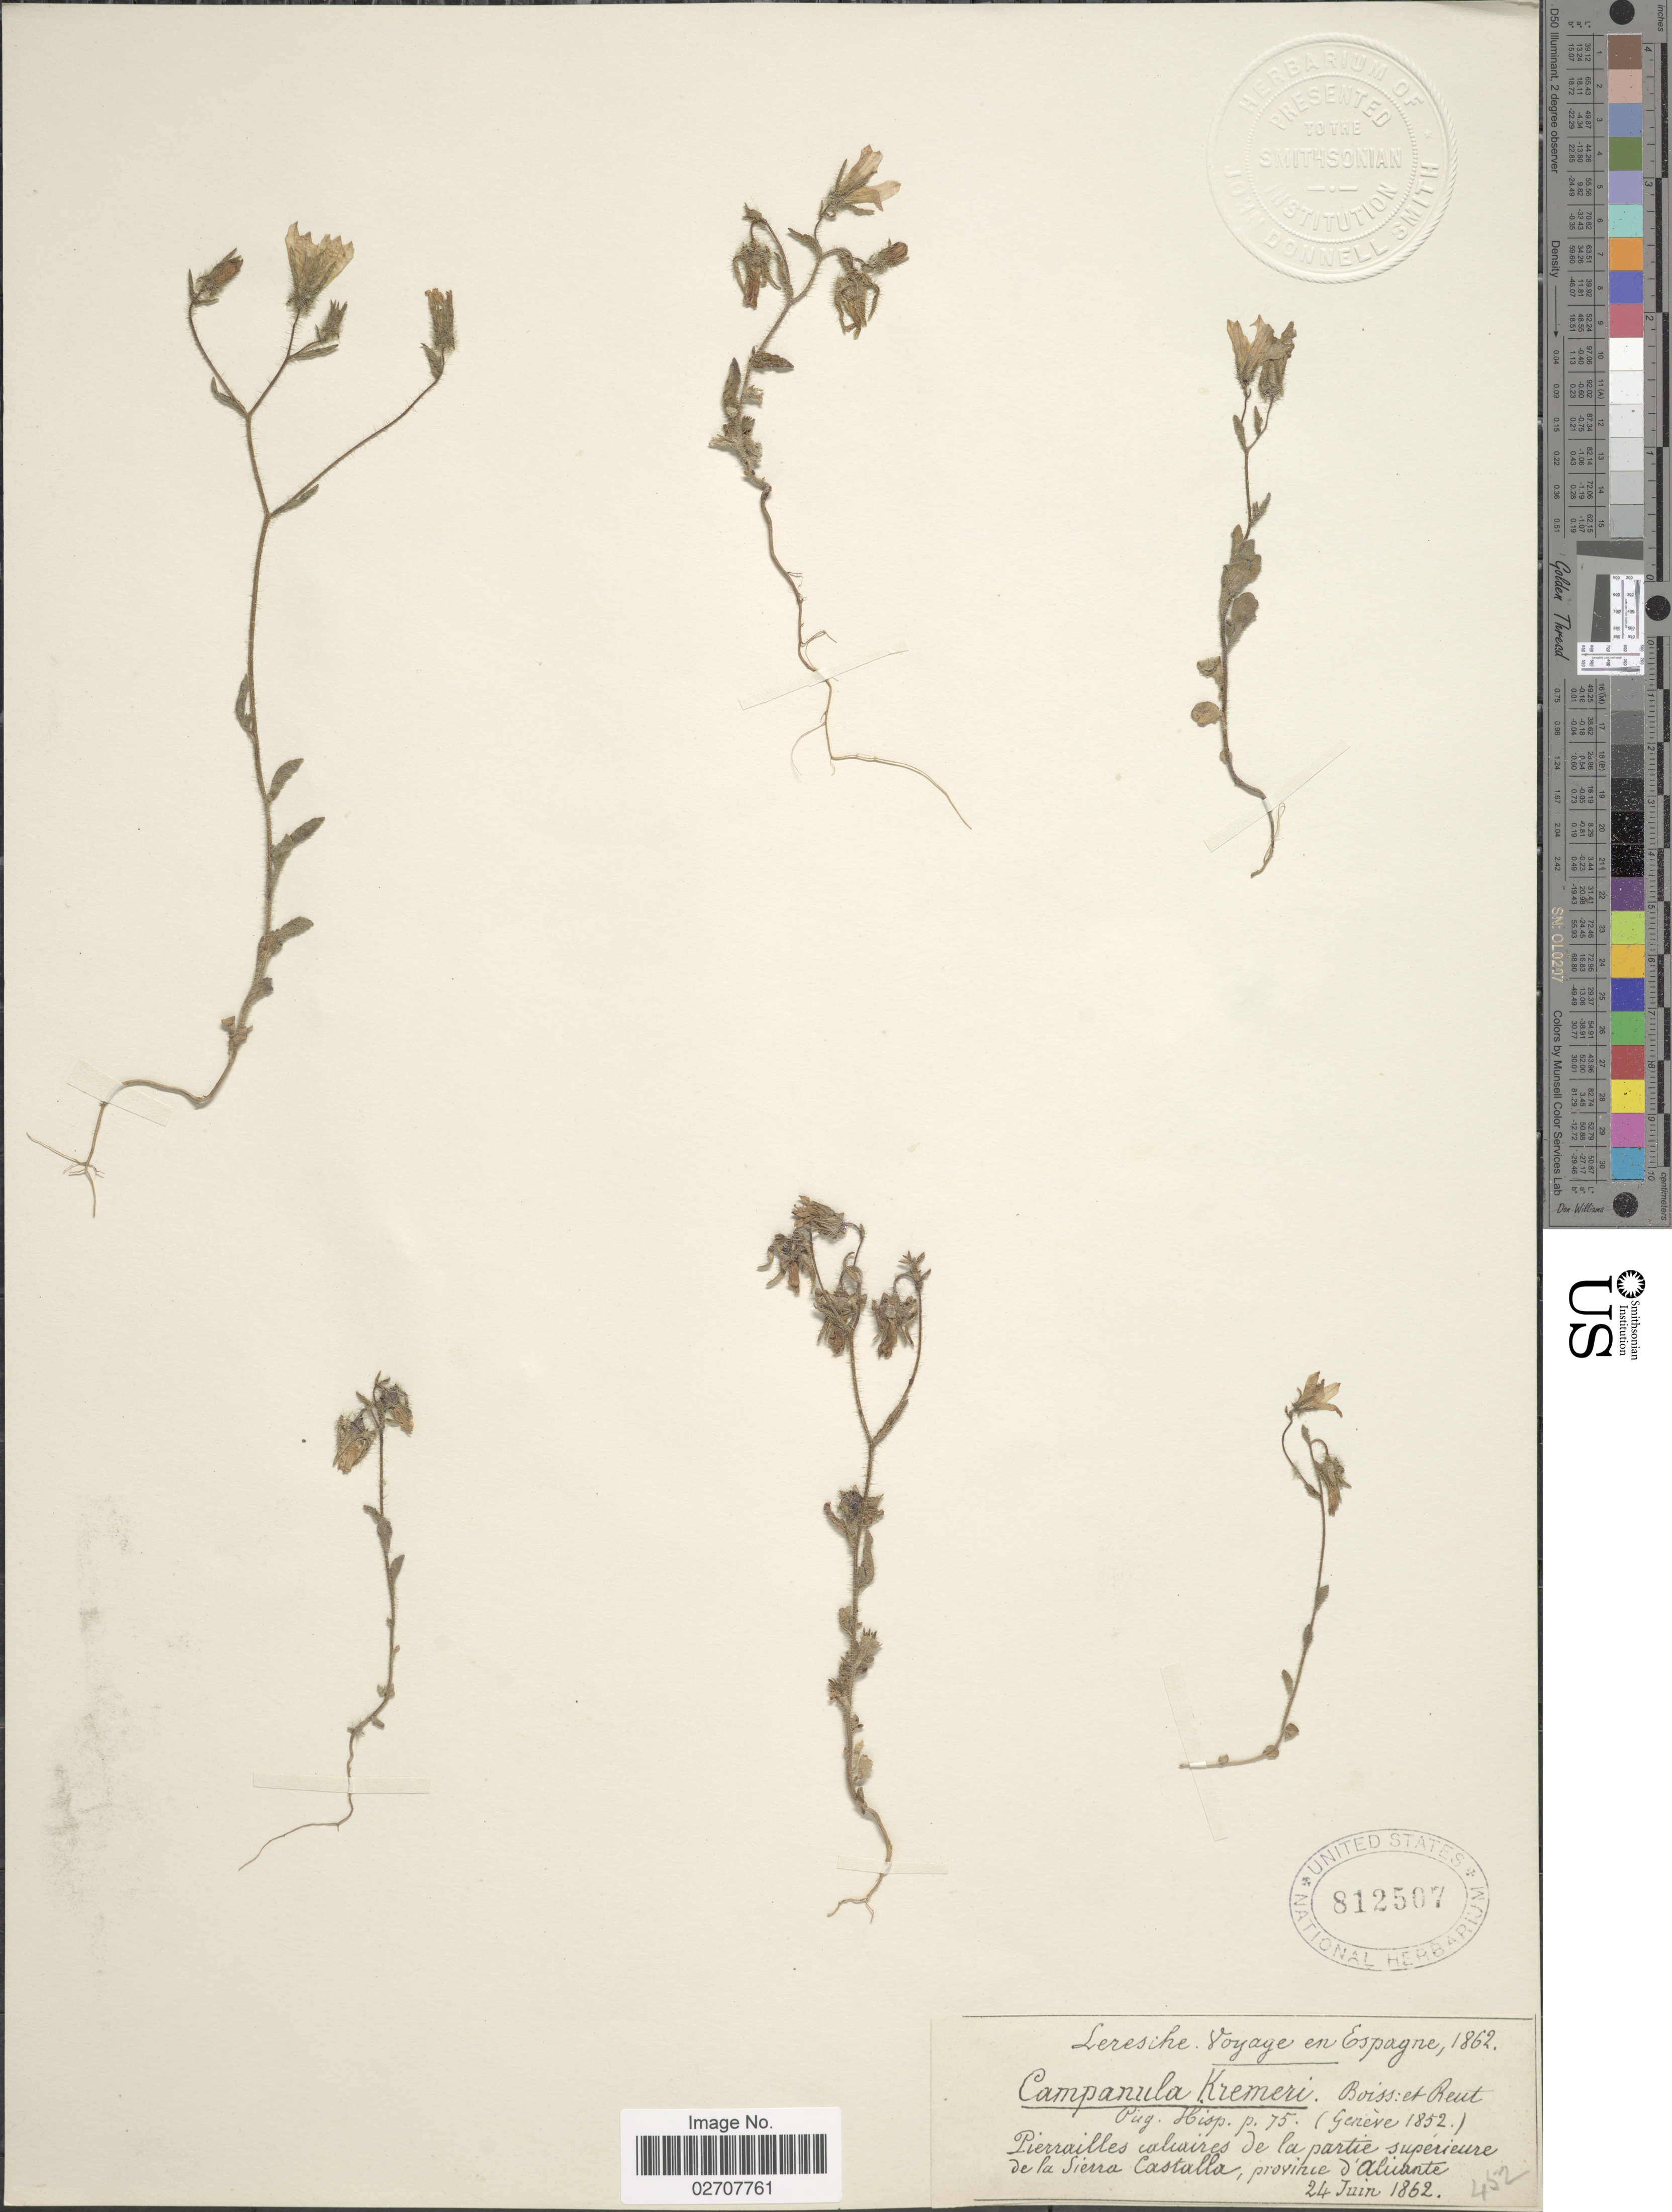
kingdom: Plantae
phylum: Tracheophyta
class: Magnoliopsida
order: Asterales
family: Campanulaceae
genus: Campanula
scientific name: Campanula kremeri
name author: Boiss. & Reut.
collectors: Leresche, --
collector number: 452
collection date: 1862-06-24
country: Spain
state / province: Valenciana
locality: Sierra Castalla, province d'Alicante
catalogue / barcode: US 812507